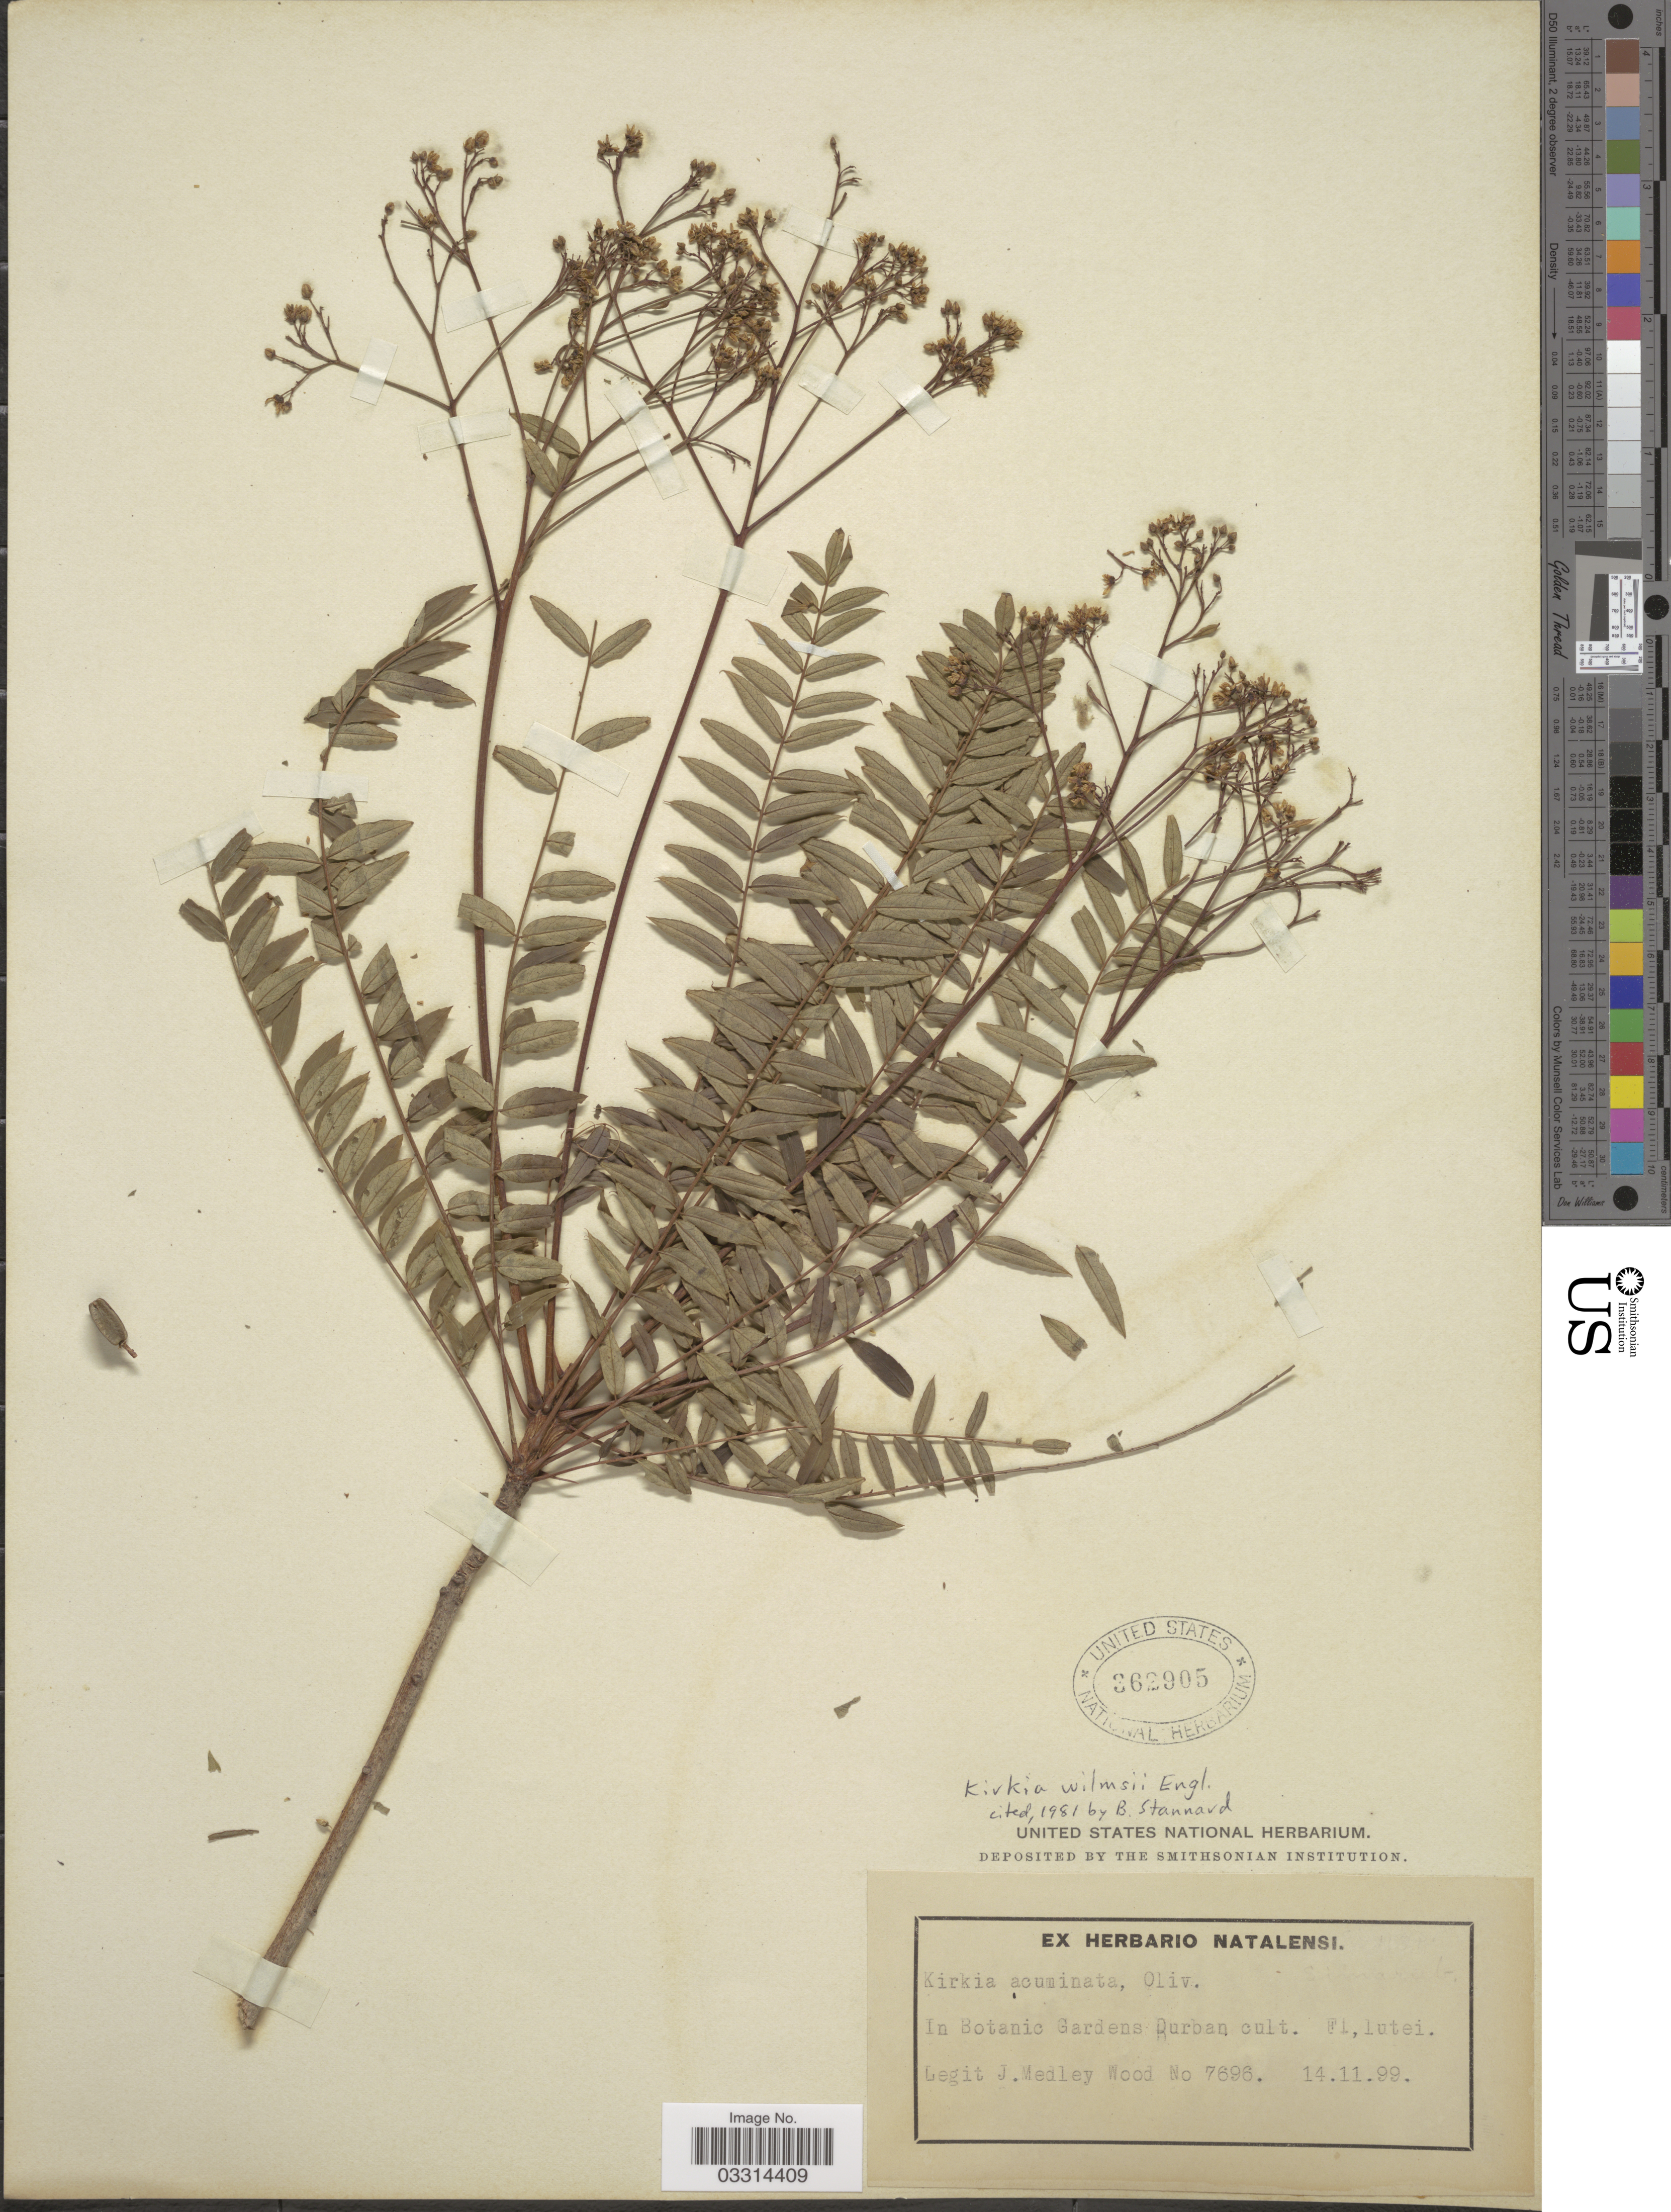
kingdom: Plantae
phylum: Tracheophyta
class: Magnoliopsida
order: Sapindales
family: Kirkiaceae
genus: Kirkia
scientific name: Kirkia wilmsii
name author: Engl.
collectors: J. Medley Wood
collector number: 7696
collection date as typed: Transcribed d/m/y: 14/11/99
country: South Africa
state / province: KwaZulu-Natal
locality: In Botanic Gardens Durban cult.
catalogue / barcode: US 362905